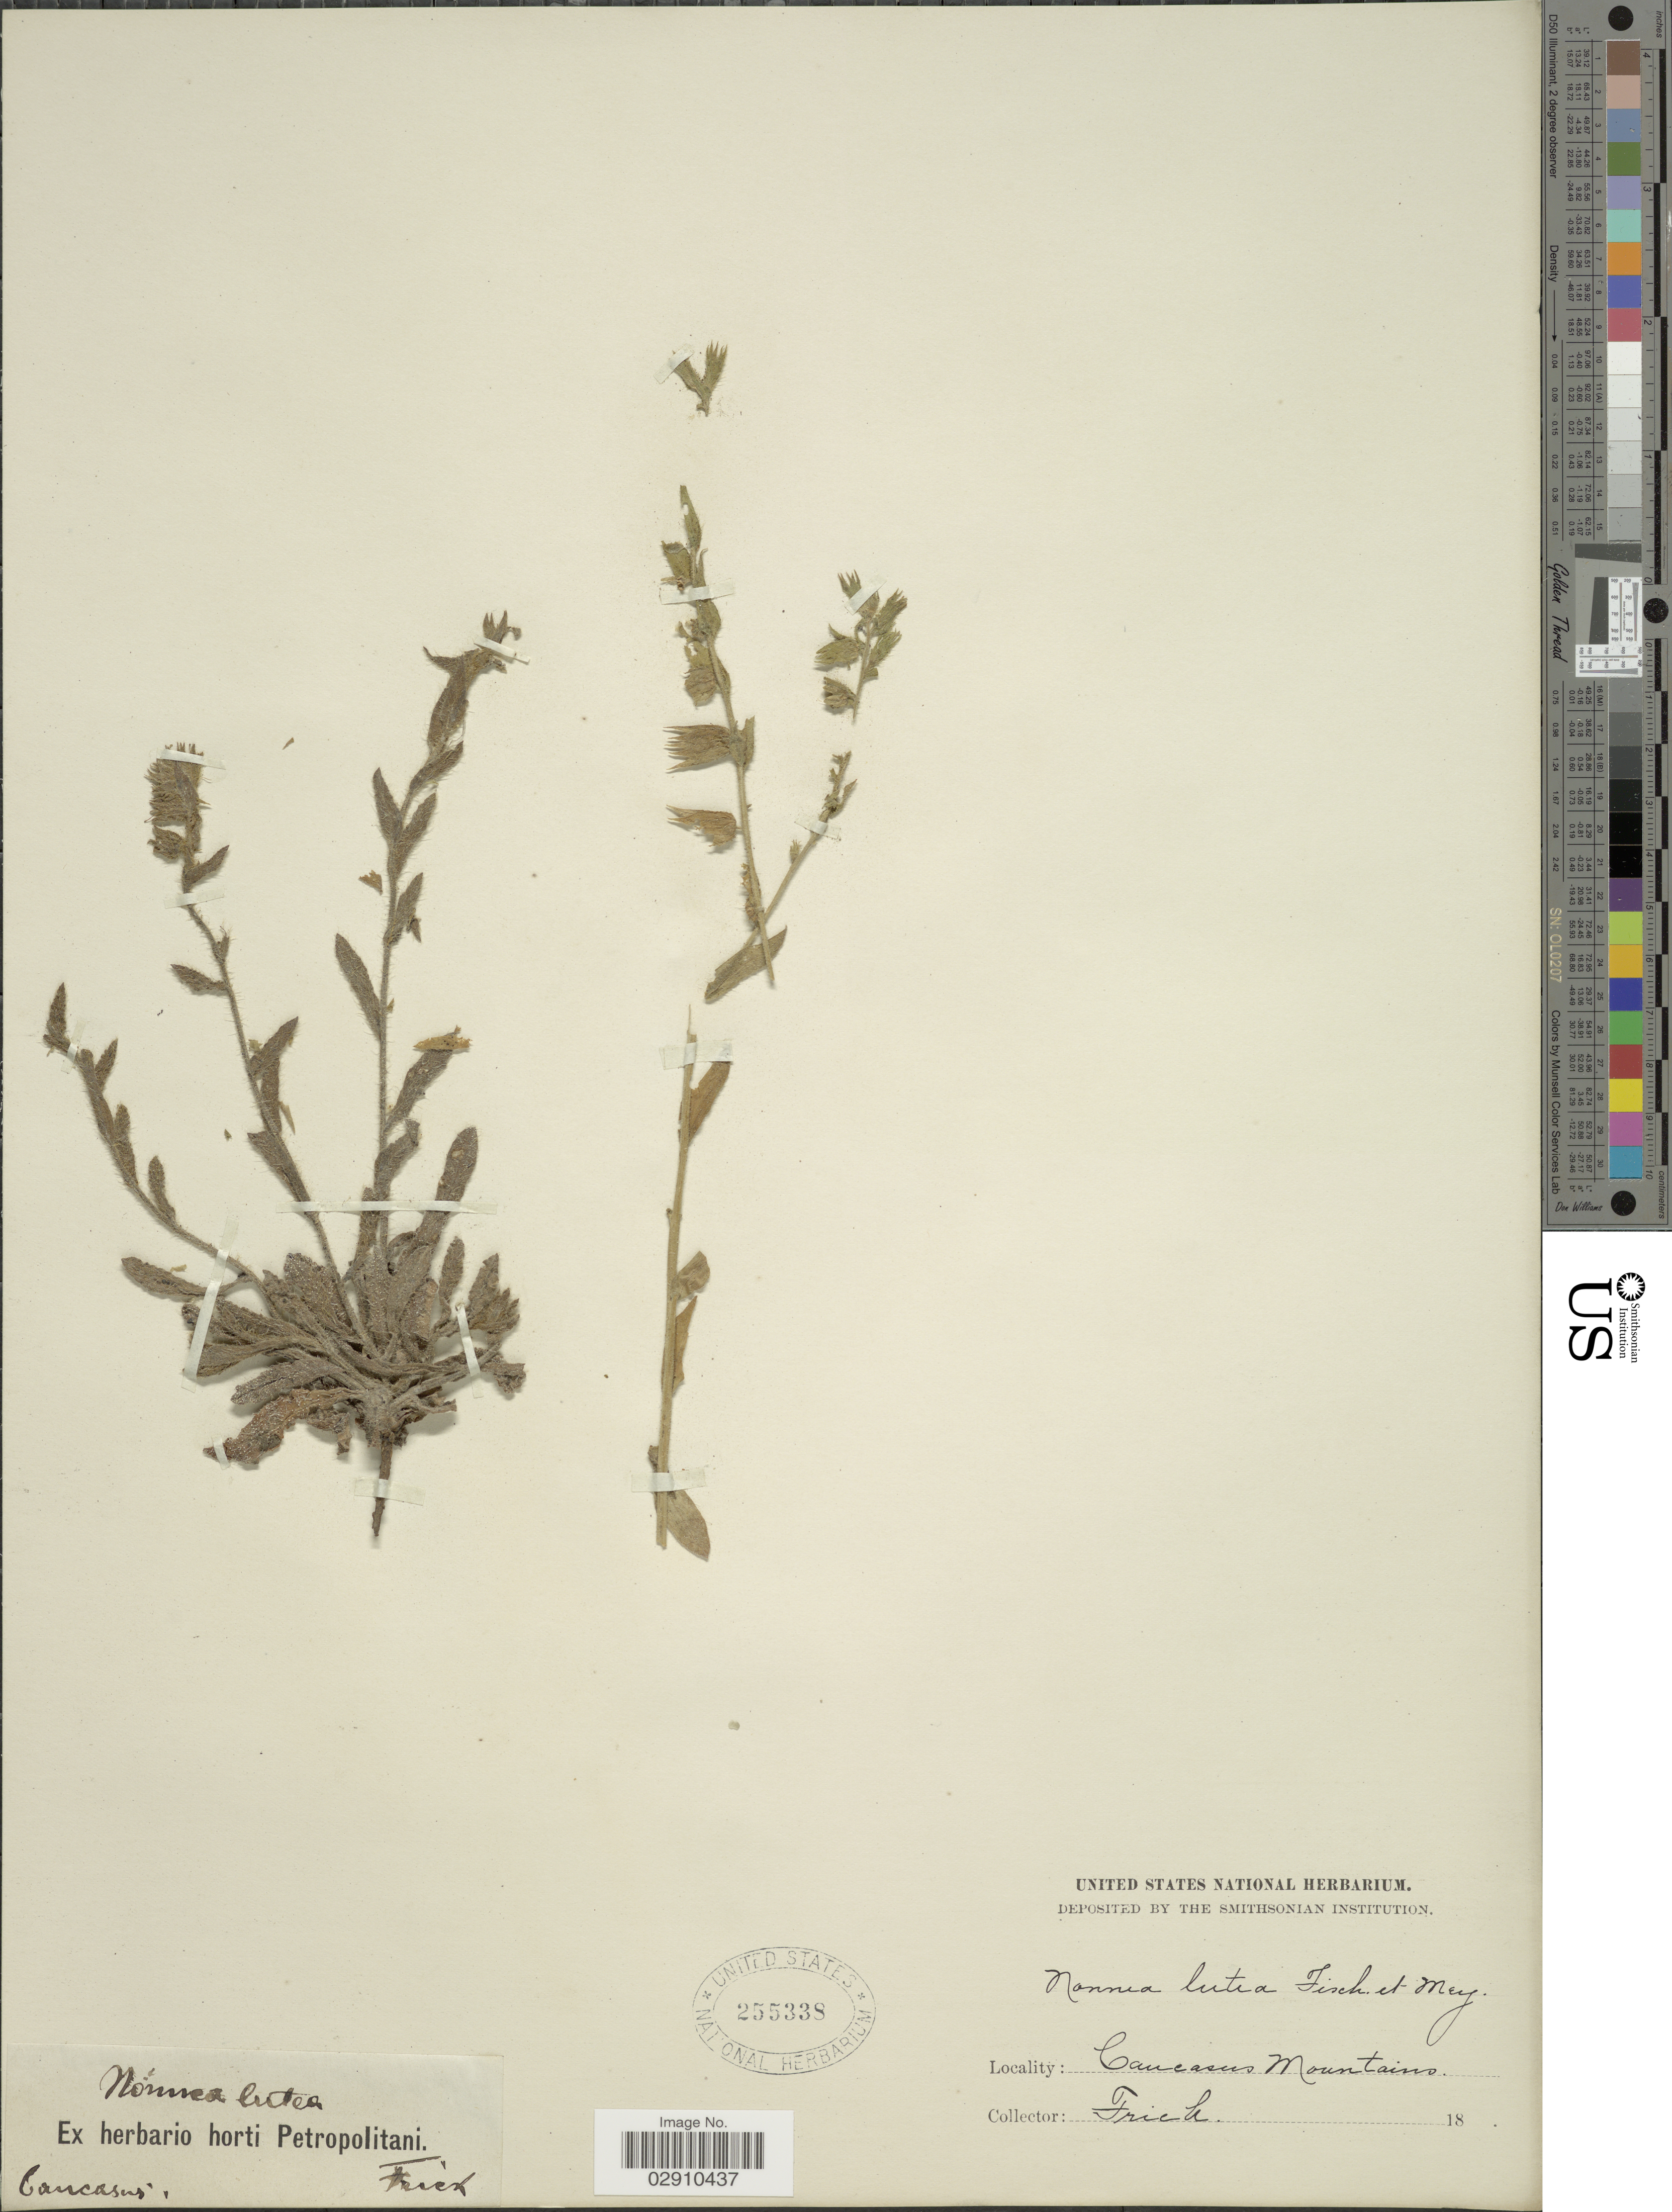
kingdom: Plantae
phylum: Tracheophyta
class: Magnoliopsida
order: Boraginales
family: Boraginaceae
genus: Nonea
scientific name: Nonea lutea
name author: (Desr.) DC.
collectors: Frick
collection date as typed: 18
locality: Caucasus Mountains.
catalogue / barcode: US 255338